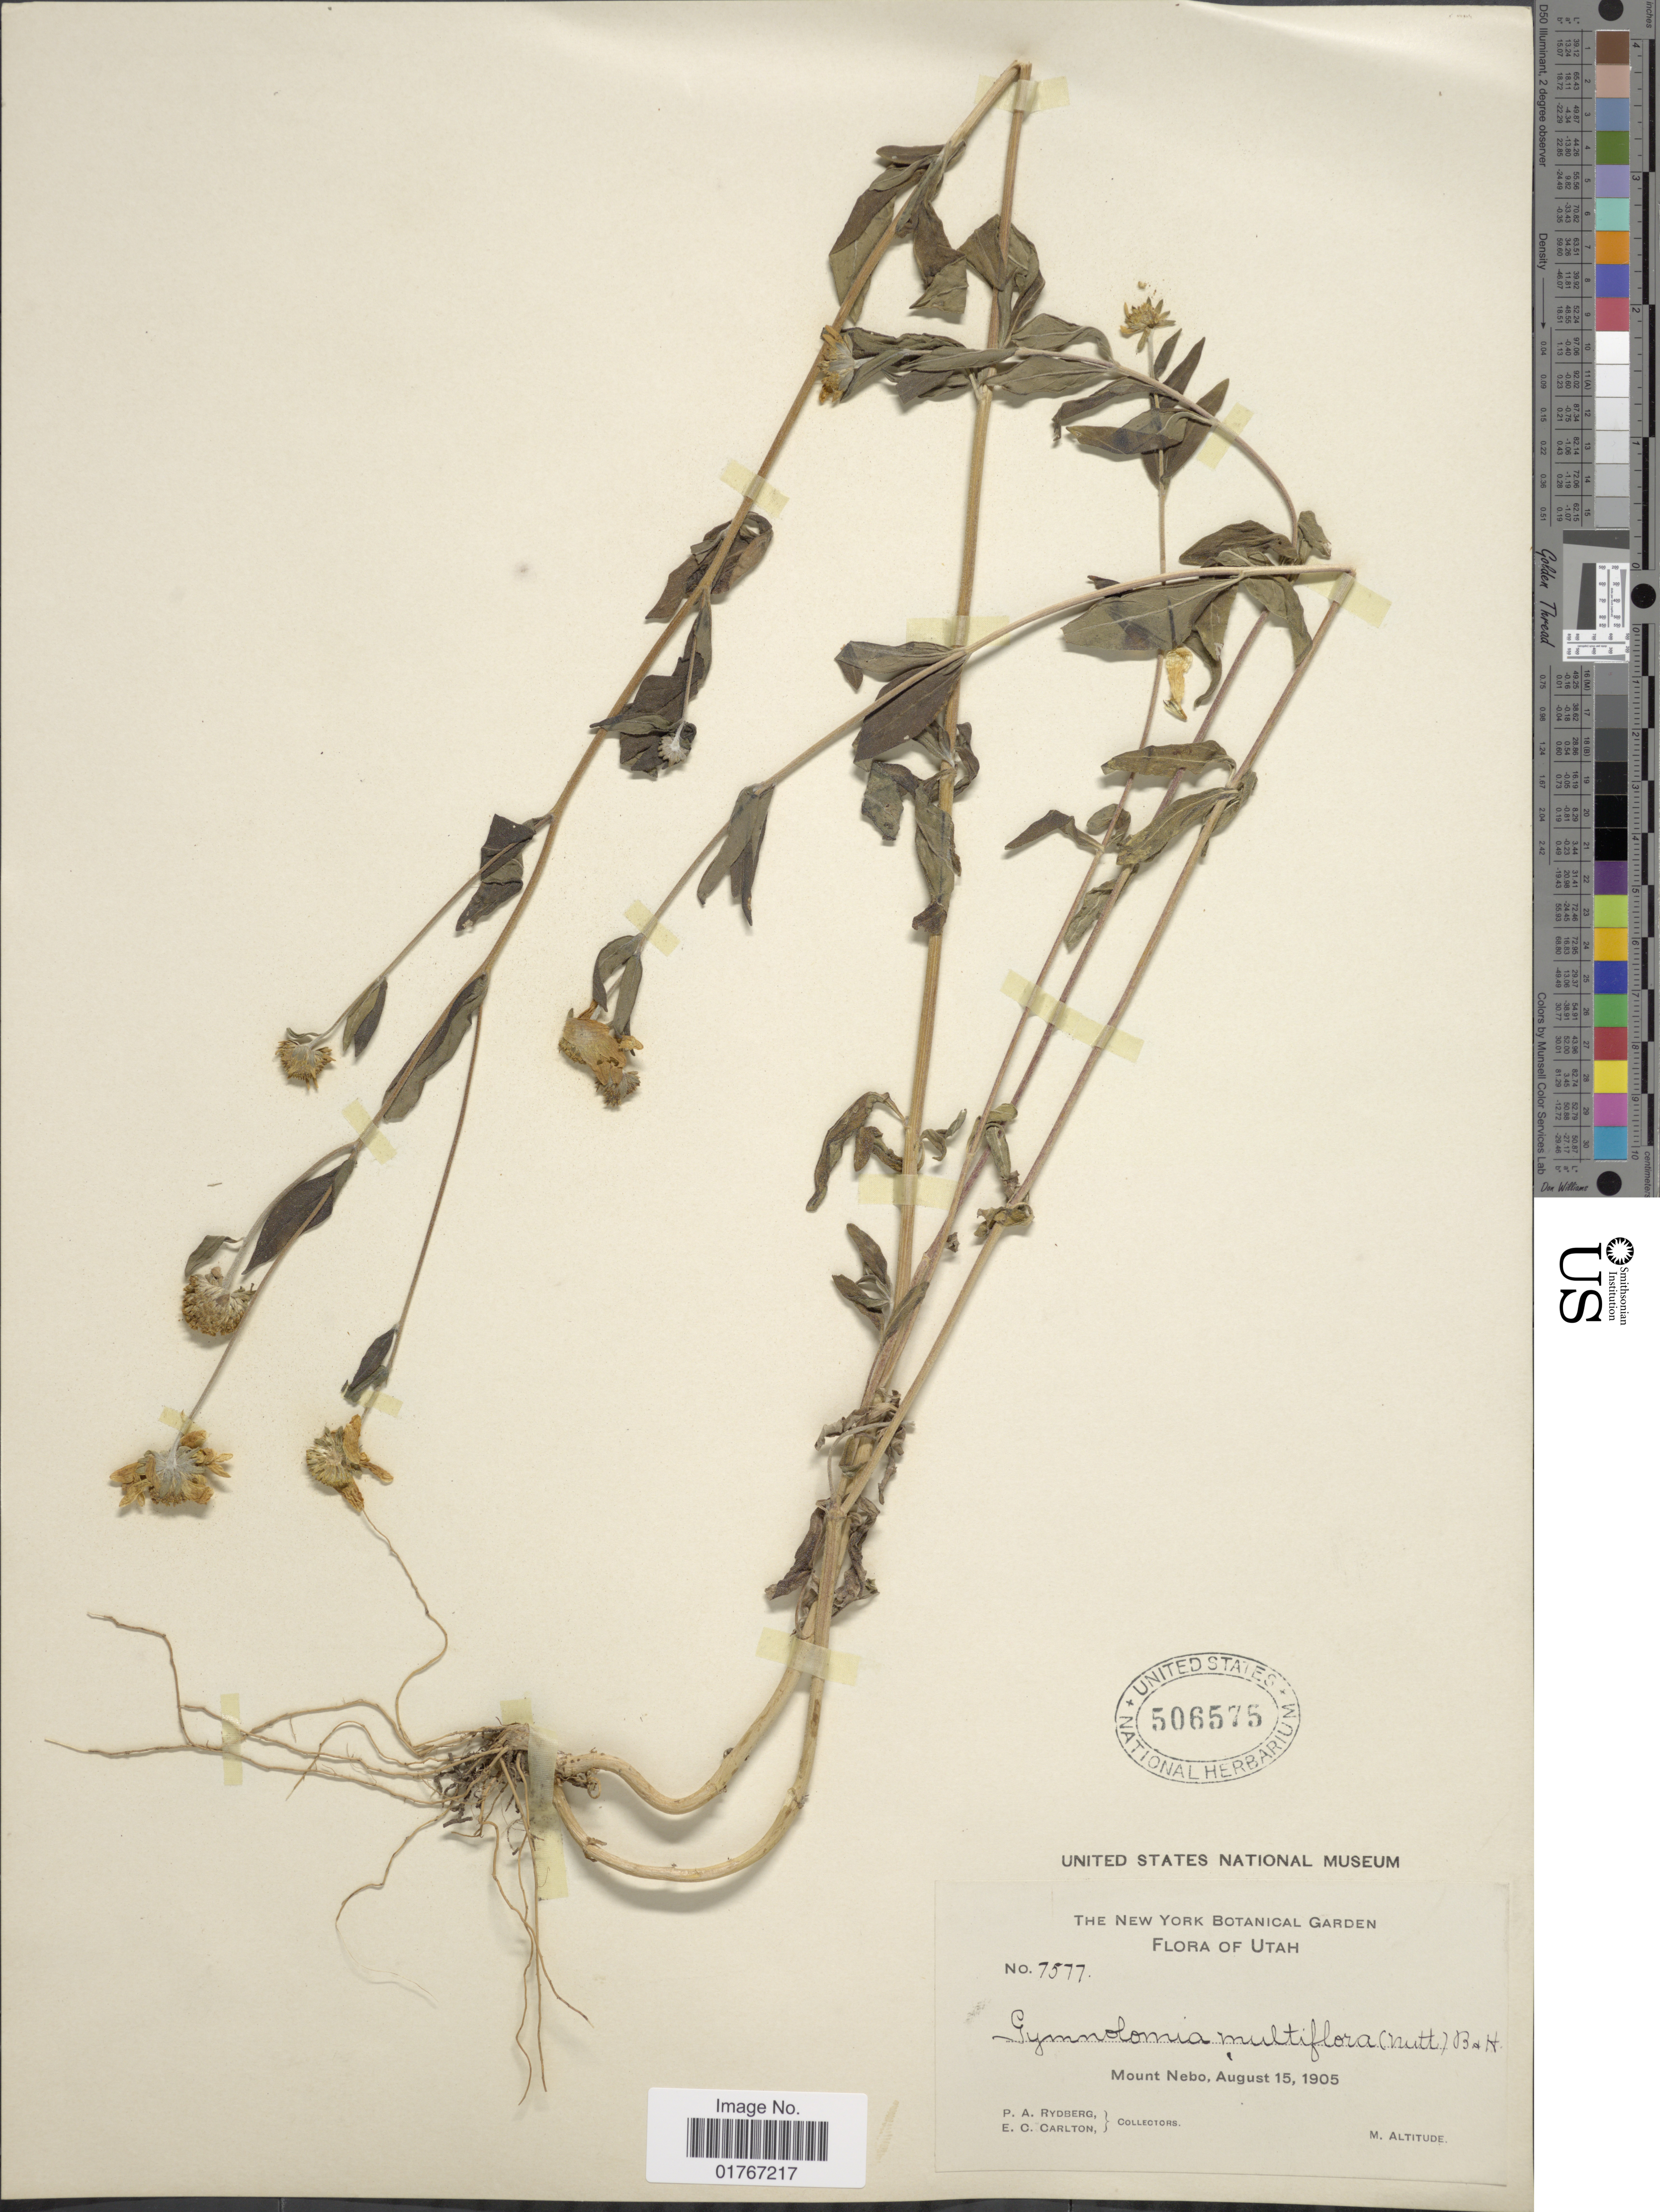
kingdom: Plantae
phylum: Tracheophyta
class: Magnoliopsida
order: Asterales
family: Asteraceae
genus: Heliomeris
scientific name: Heliomeris multiflora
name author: Nutt.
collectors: P. A. Rydberg & E. Carlton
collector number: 7577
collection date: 1905-08-15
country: United States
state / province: Utah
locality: Mount Nebo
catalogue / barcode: US 506575